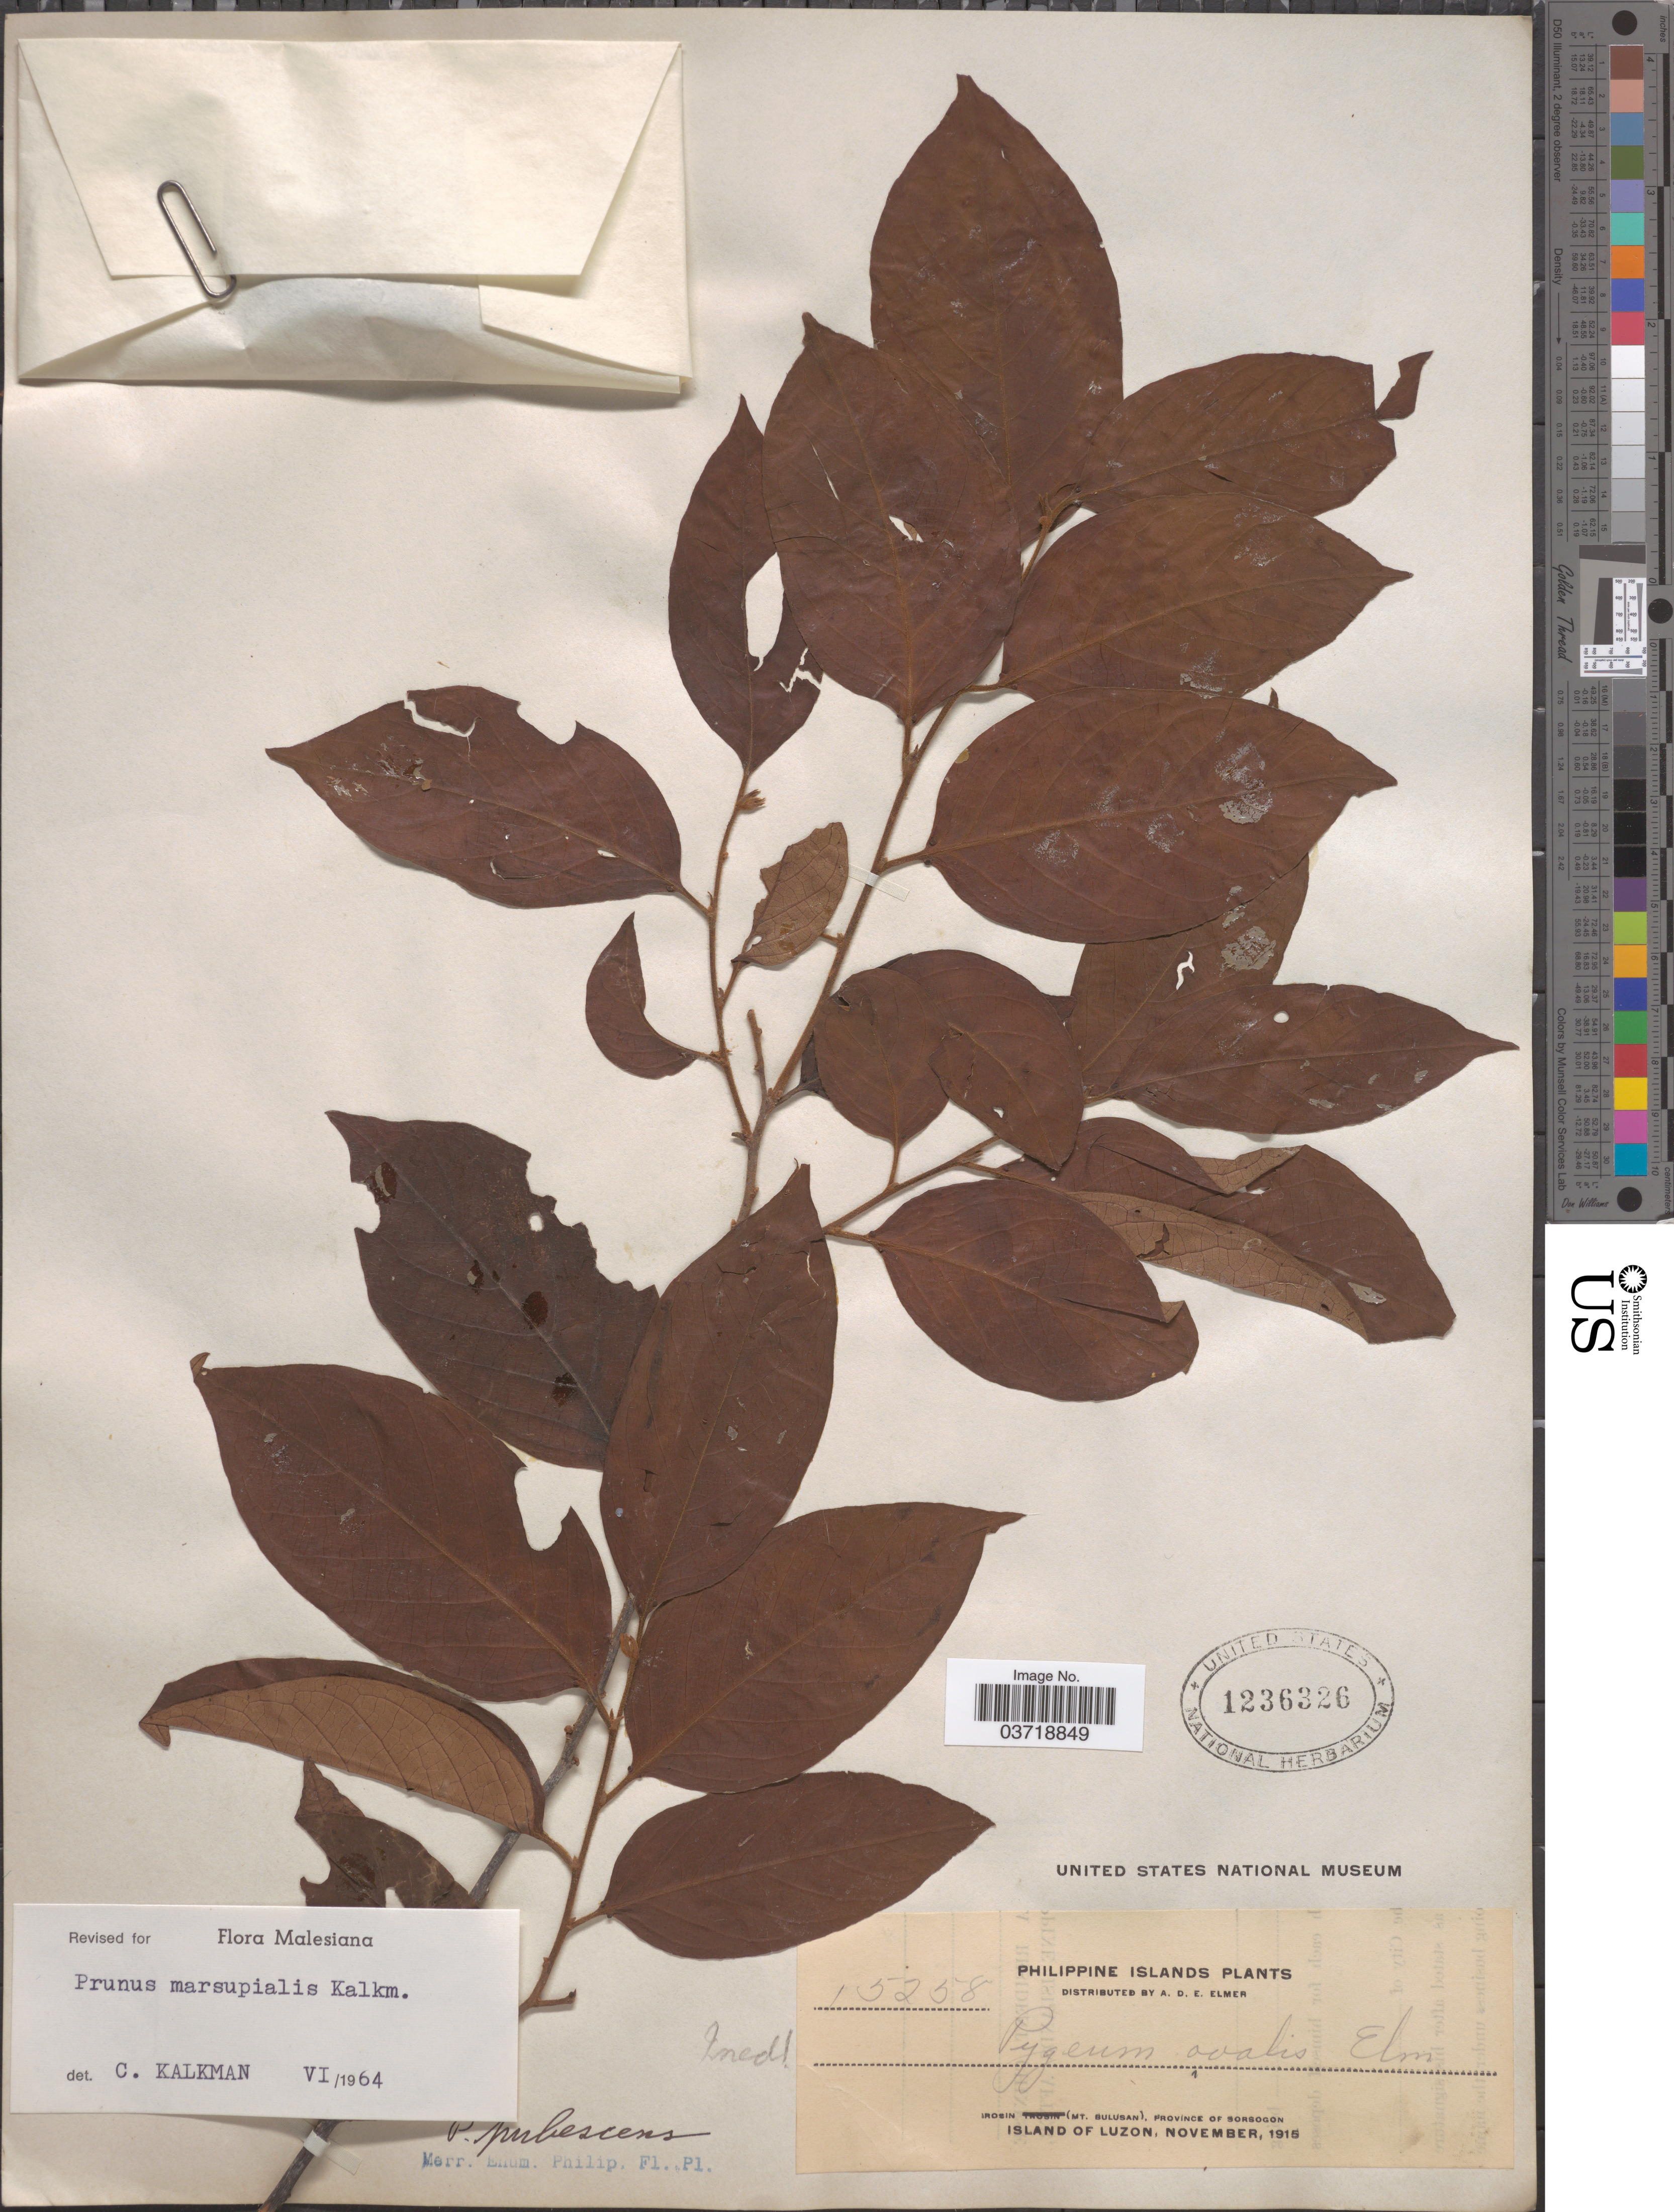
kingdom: Plantae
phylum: Tracheophyta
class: Magnoliopsida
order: Rosales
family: Rosaceae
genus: Prunus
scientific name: Prunus marsupialis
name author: Kalkman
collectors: A. D. E. Elmer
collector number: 15258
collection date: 1915-11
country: Philippines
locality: Irosin (Mt. Bulusan), Province of Sorsogon. Island of Luzon.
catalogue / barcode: US 1236326